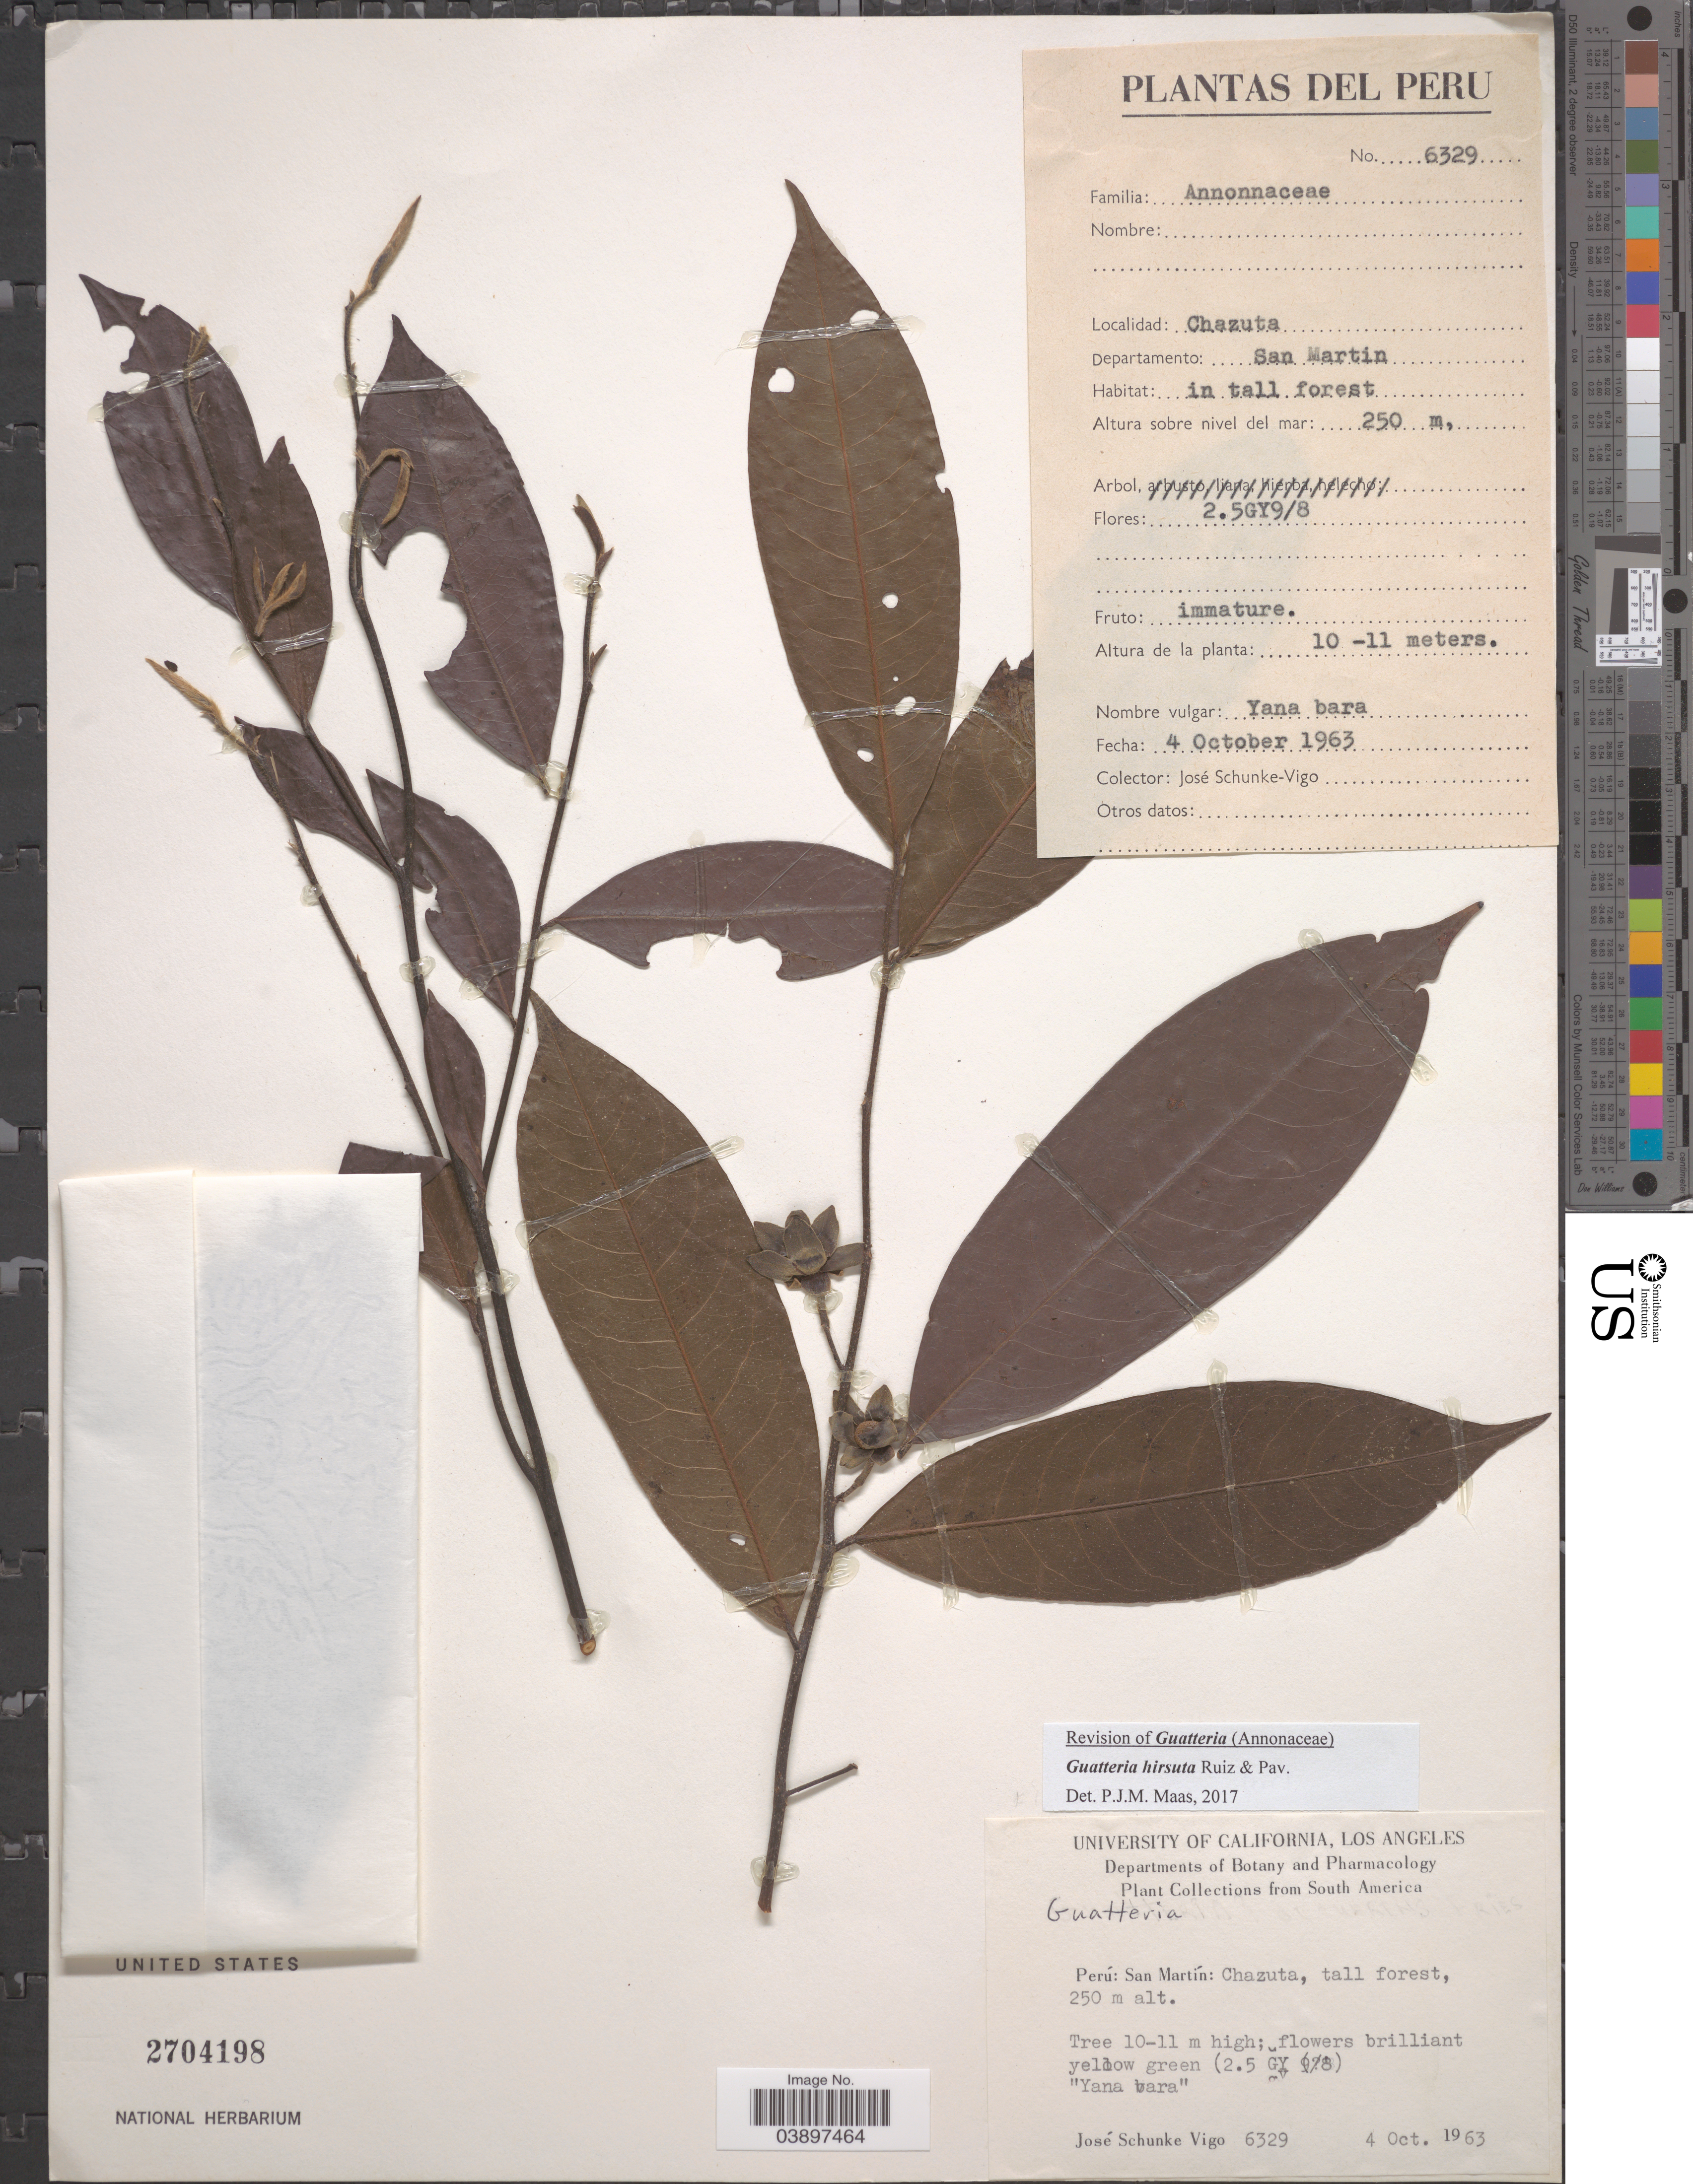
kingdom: Plantae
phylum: Tracheophyta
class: Magnoliopsida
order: Magnoliales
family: Annonaceae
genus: Guatteria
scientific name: Guatteria hirsuta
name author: Ruiz & Pav.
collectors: J. Schunke Vigo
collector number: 6329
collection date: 1963-10-04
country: Peru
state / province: San Martín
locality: Chazuta, tall forest. Departamento: San Martin.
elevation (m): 250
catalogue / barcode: US 2704198